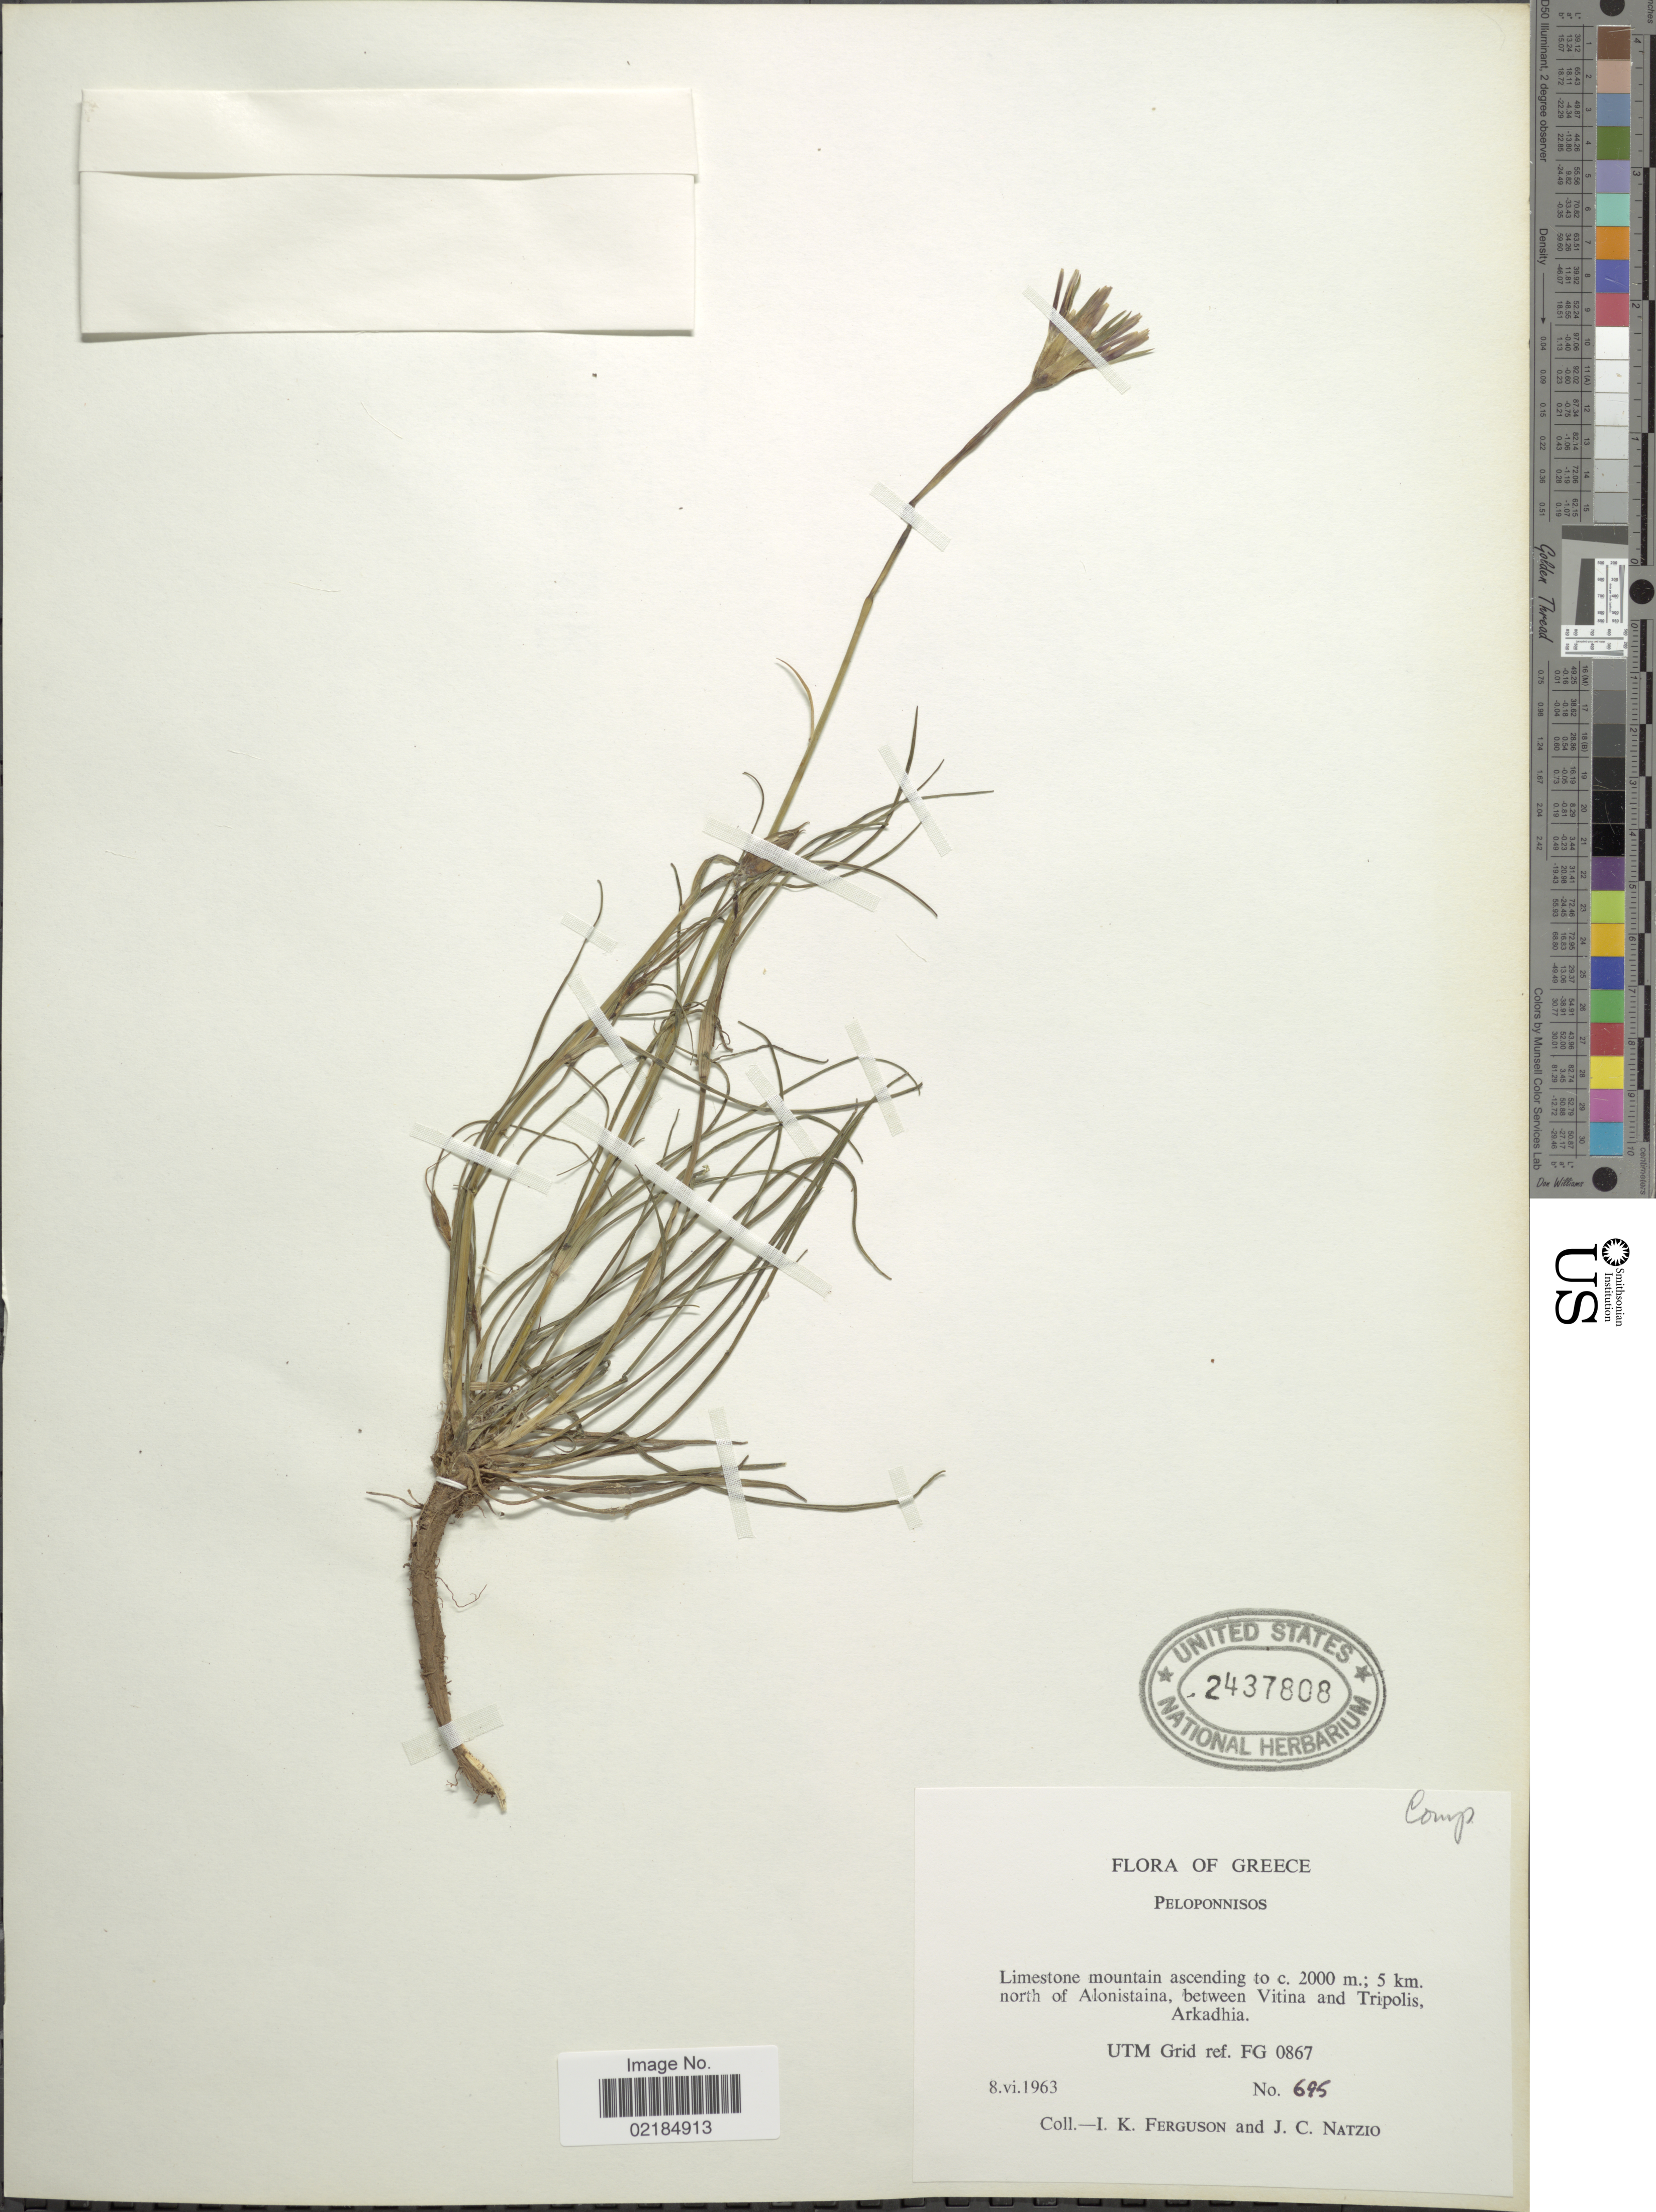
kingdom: Plantae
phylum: Tracheophyta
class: Magnoliopsida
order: Asterales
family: Asteraceae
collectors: I. K. Ferguson & J. Natzio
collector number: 695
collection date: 1963-06-08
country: Greece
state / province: Peloponnese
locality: Peloponnisos. Limestone mountain ascending; 5 km. north of Alonistaina, between Vitina and Tripolis, Arkadhia. UTM Grid ref. FG 0867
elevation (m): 2000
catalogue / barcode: US 2437808